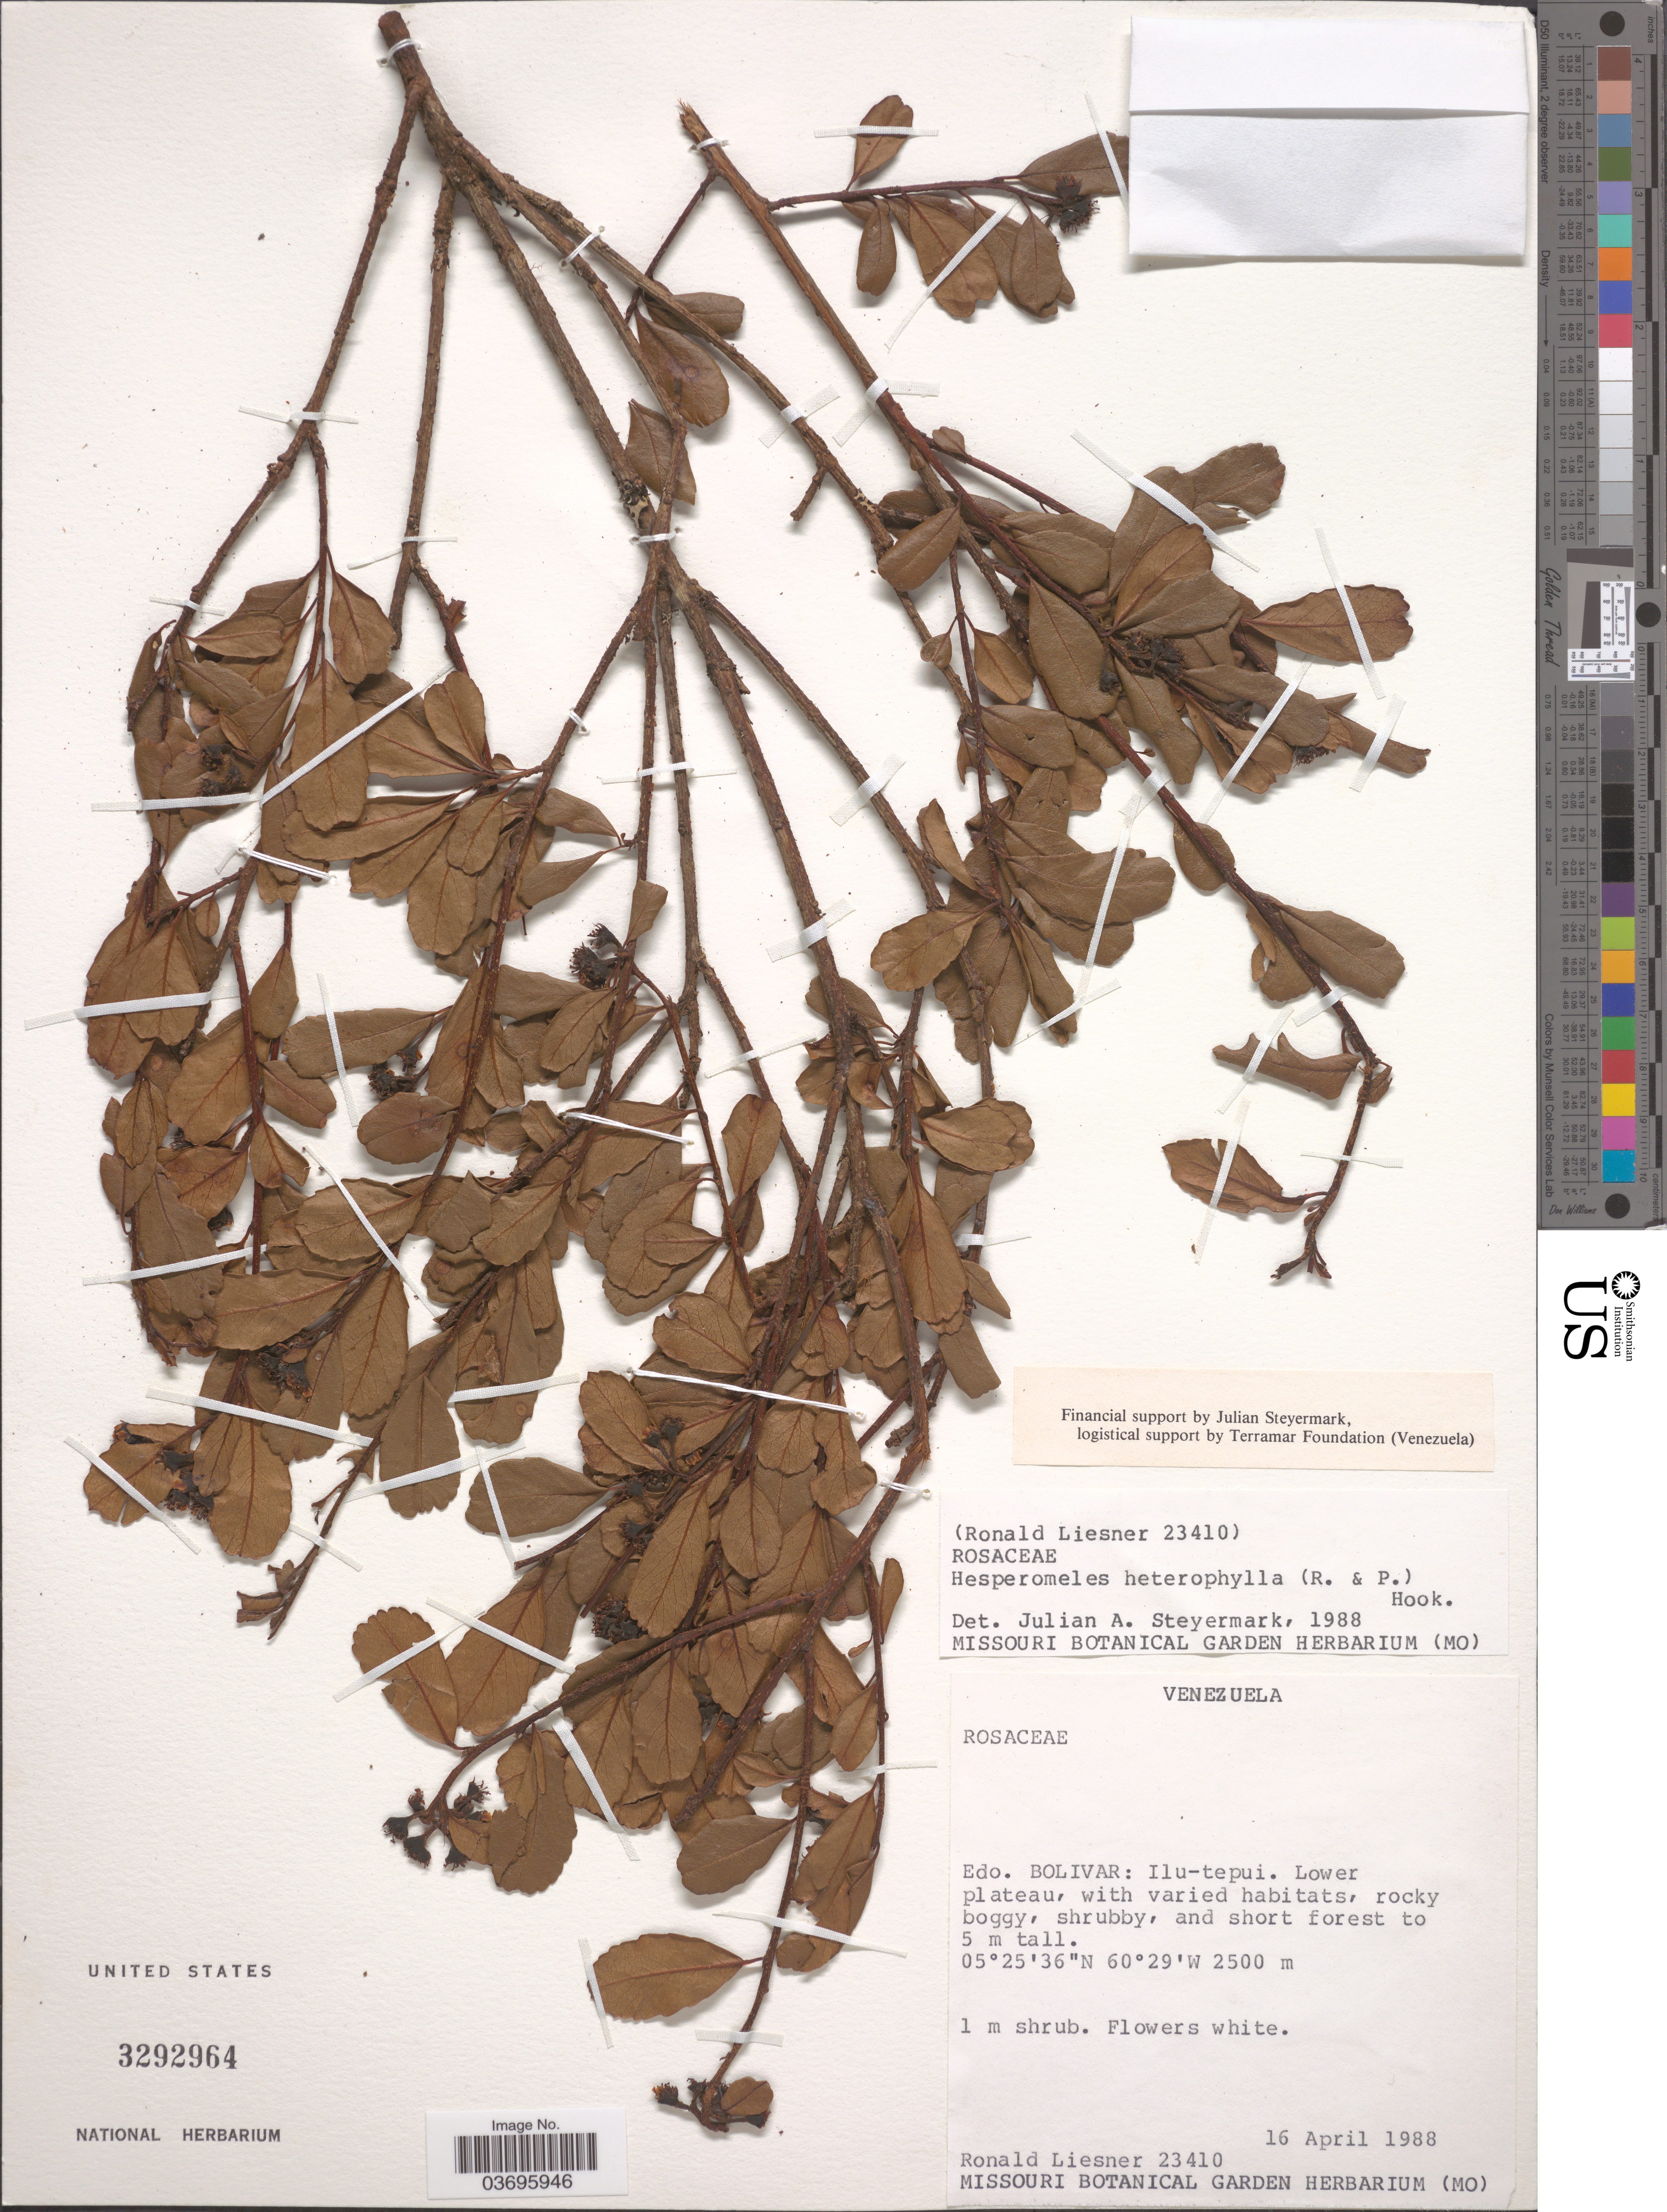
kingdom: Plantae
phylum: Tracheophyta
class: Magnoliopsida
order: Rosales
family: Rosaceae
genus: Hesperomeles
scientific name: Hesperomeles heterophylla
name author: (Ruiz & Pav.) Hook.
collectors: R. L. Liesner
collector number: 23410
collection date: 1988-04-16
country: Venezuela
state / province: Bolivar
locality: Ilu-tepui.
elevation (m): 2500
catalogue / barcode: US 3292964